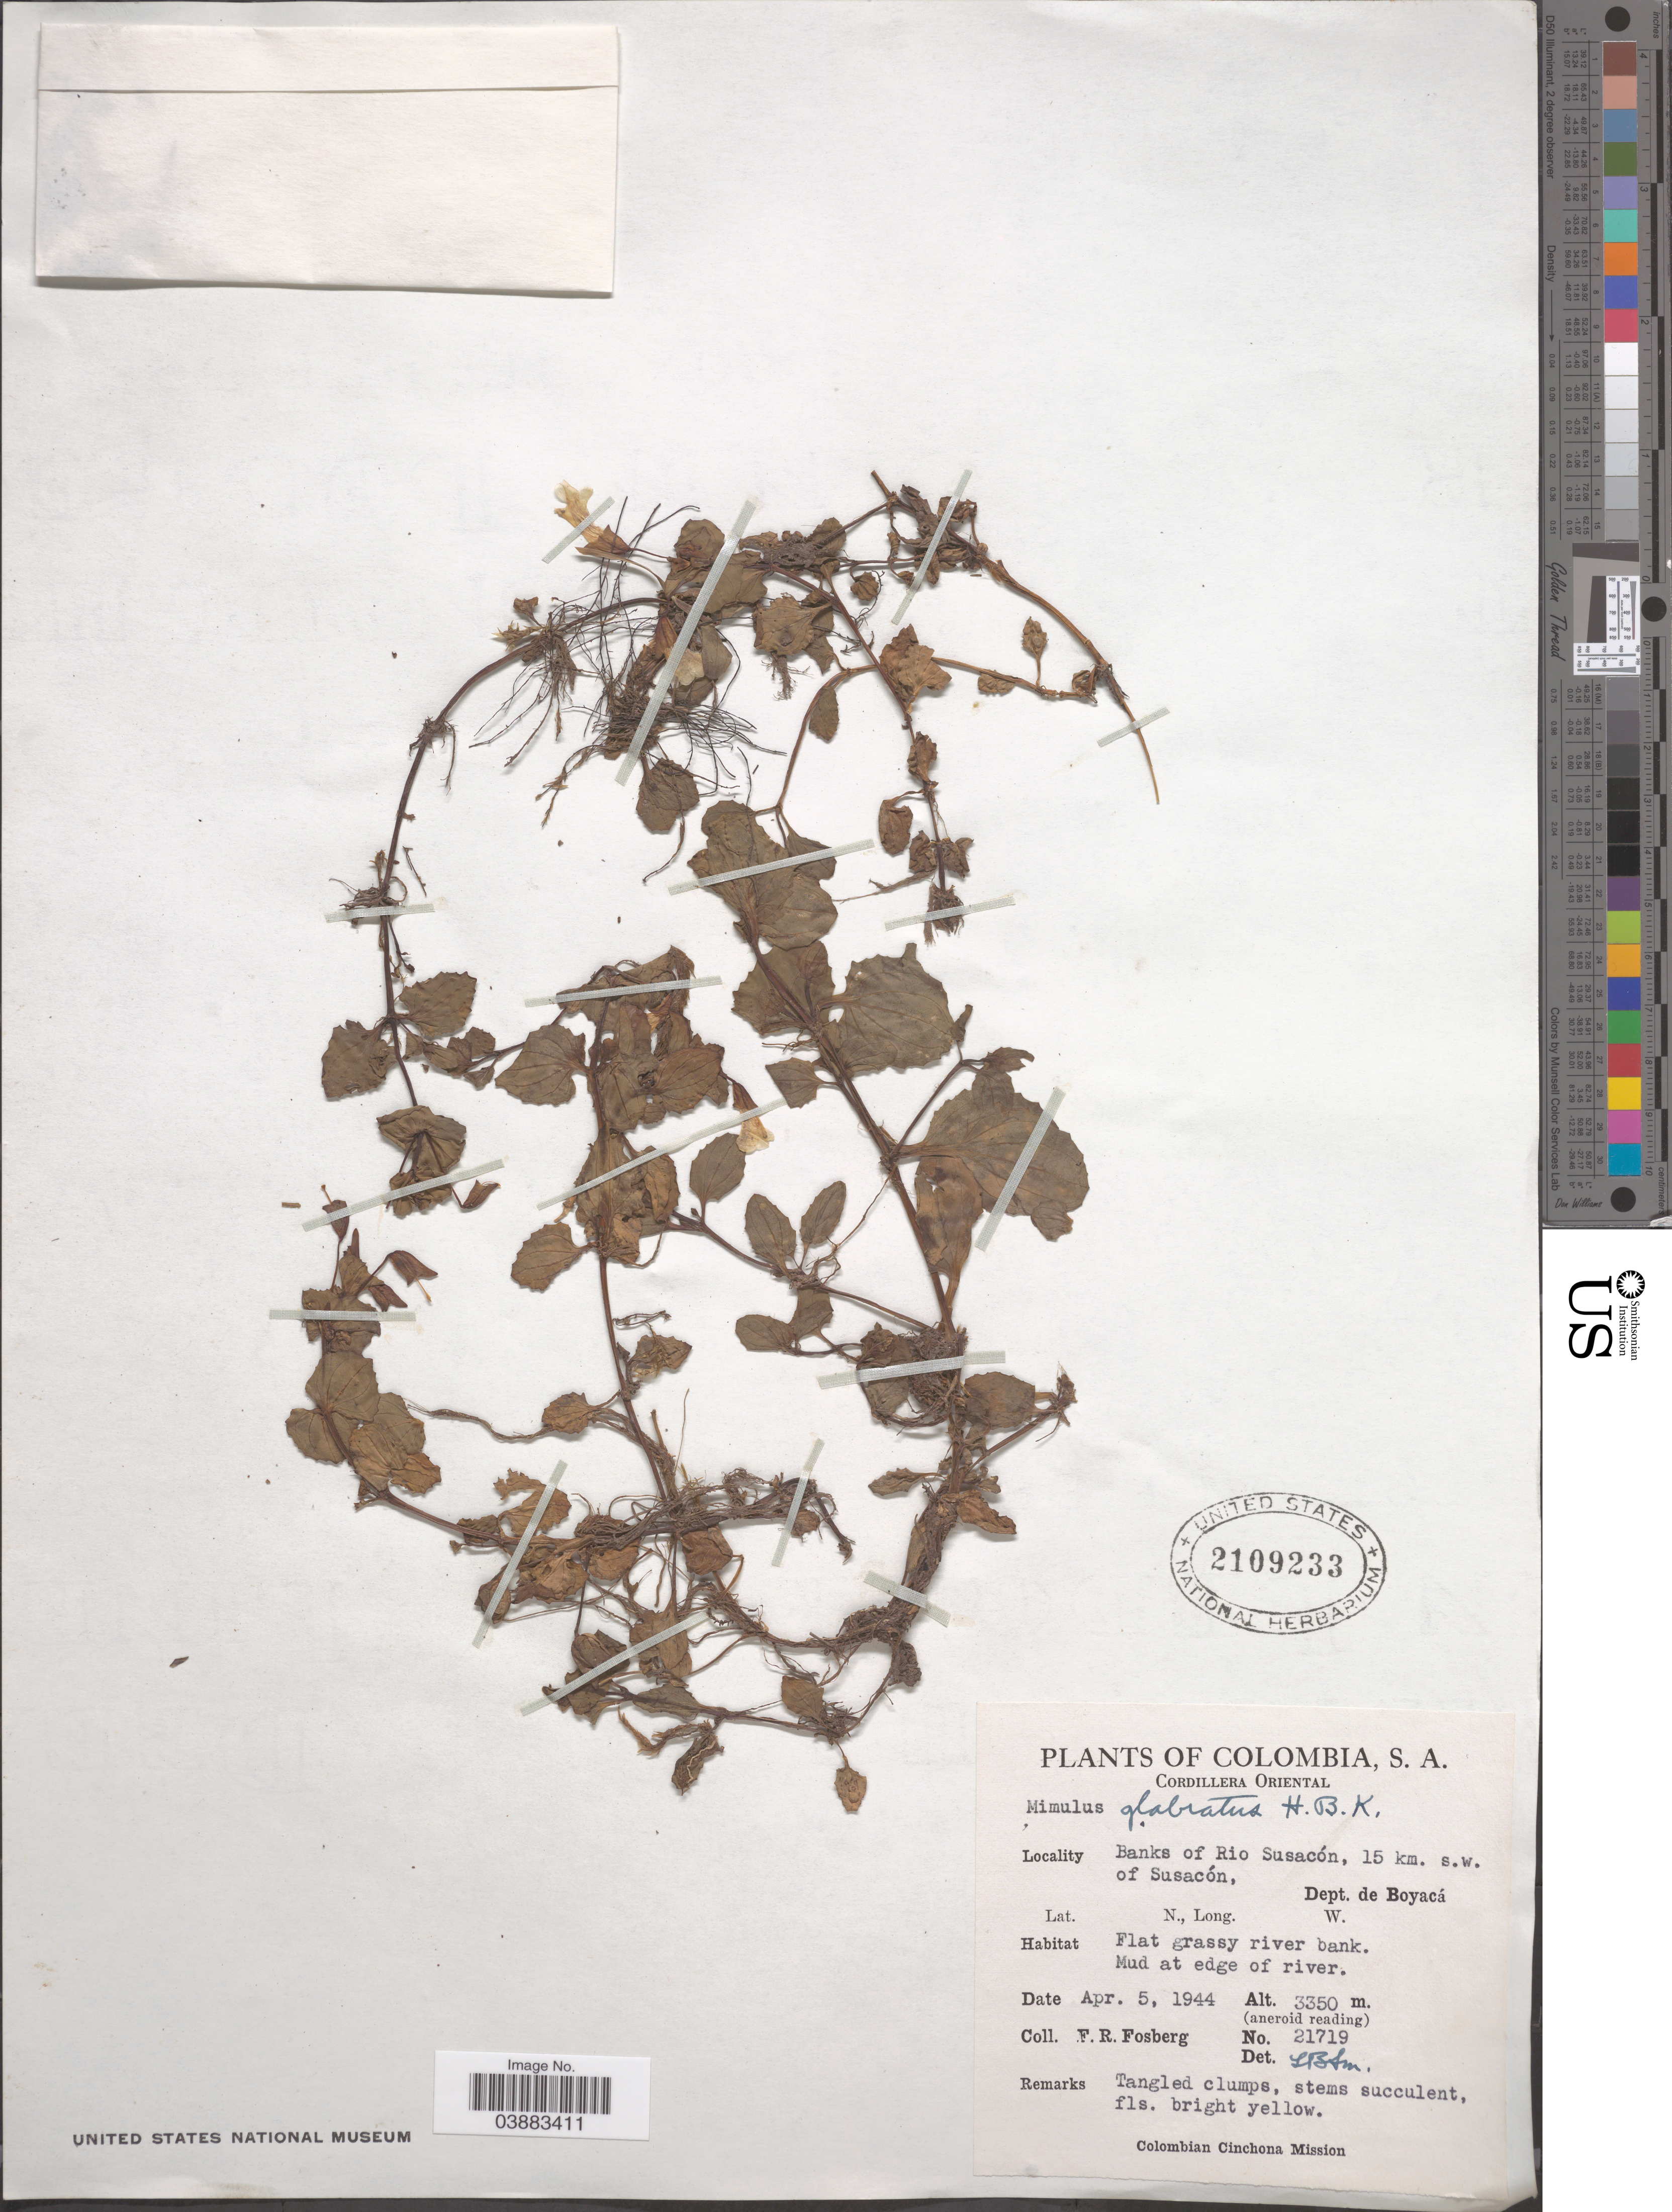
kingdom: Plantae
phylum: Tracheophyta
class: Magnoliopsida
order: Lamiales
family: Phrymaceae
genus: Mimulus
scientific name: Mimulus glabratus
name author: Kunth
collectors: F. R. Fosberg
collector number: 21719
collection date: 1944-04-05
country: Colombia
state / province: Boyacá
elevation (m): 3350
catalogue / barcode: US 2109233